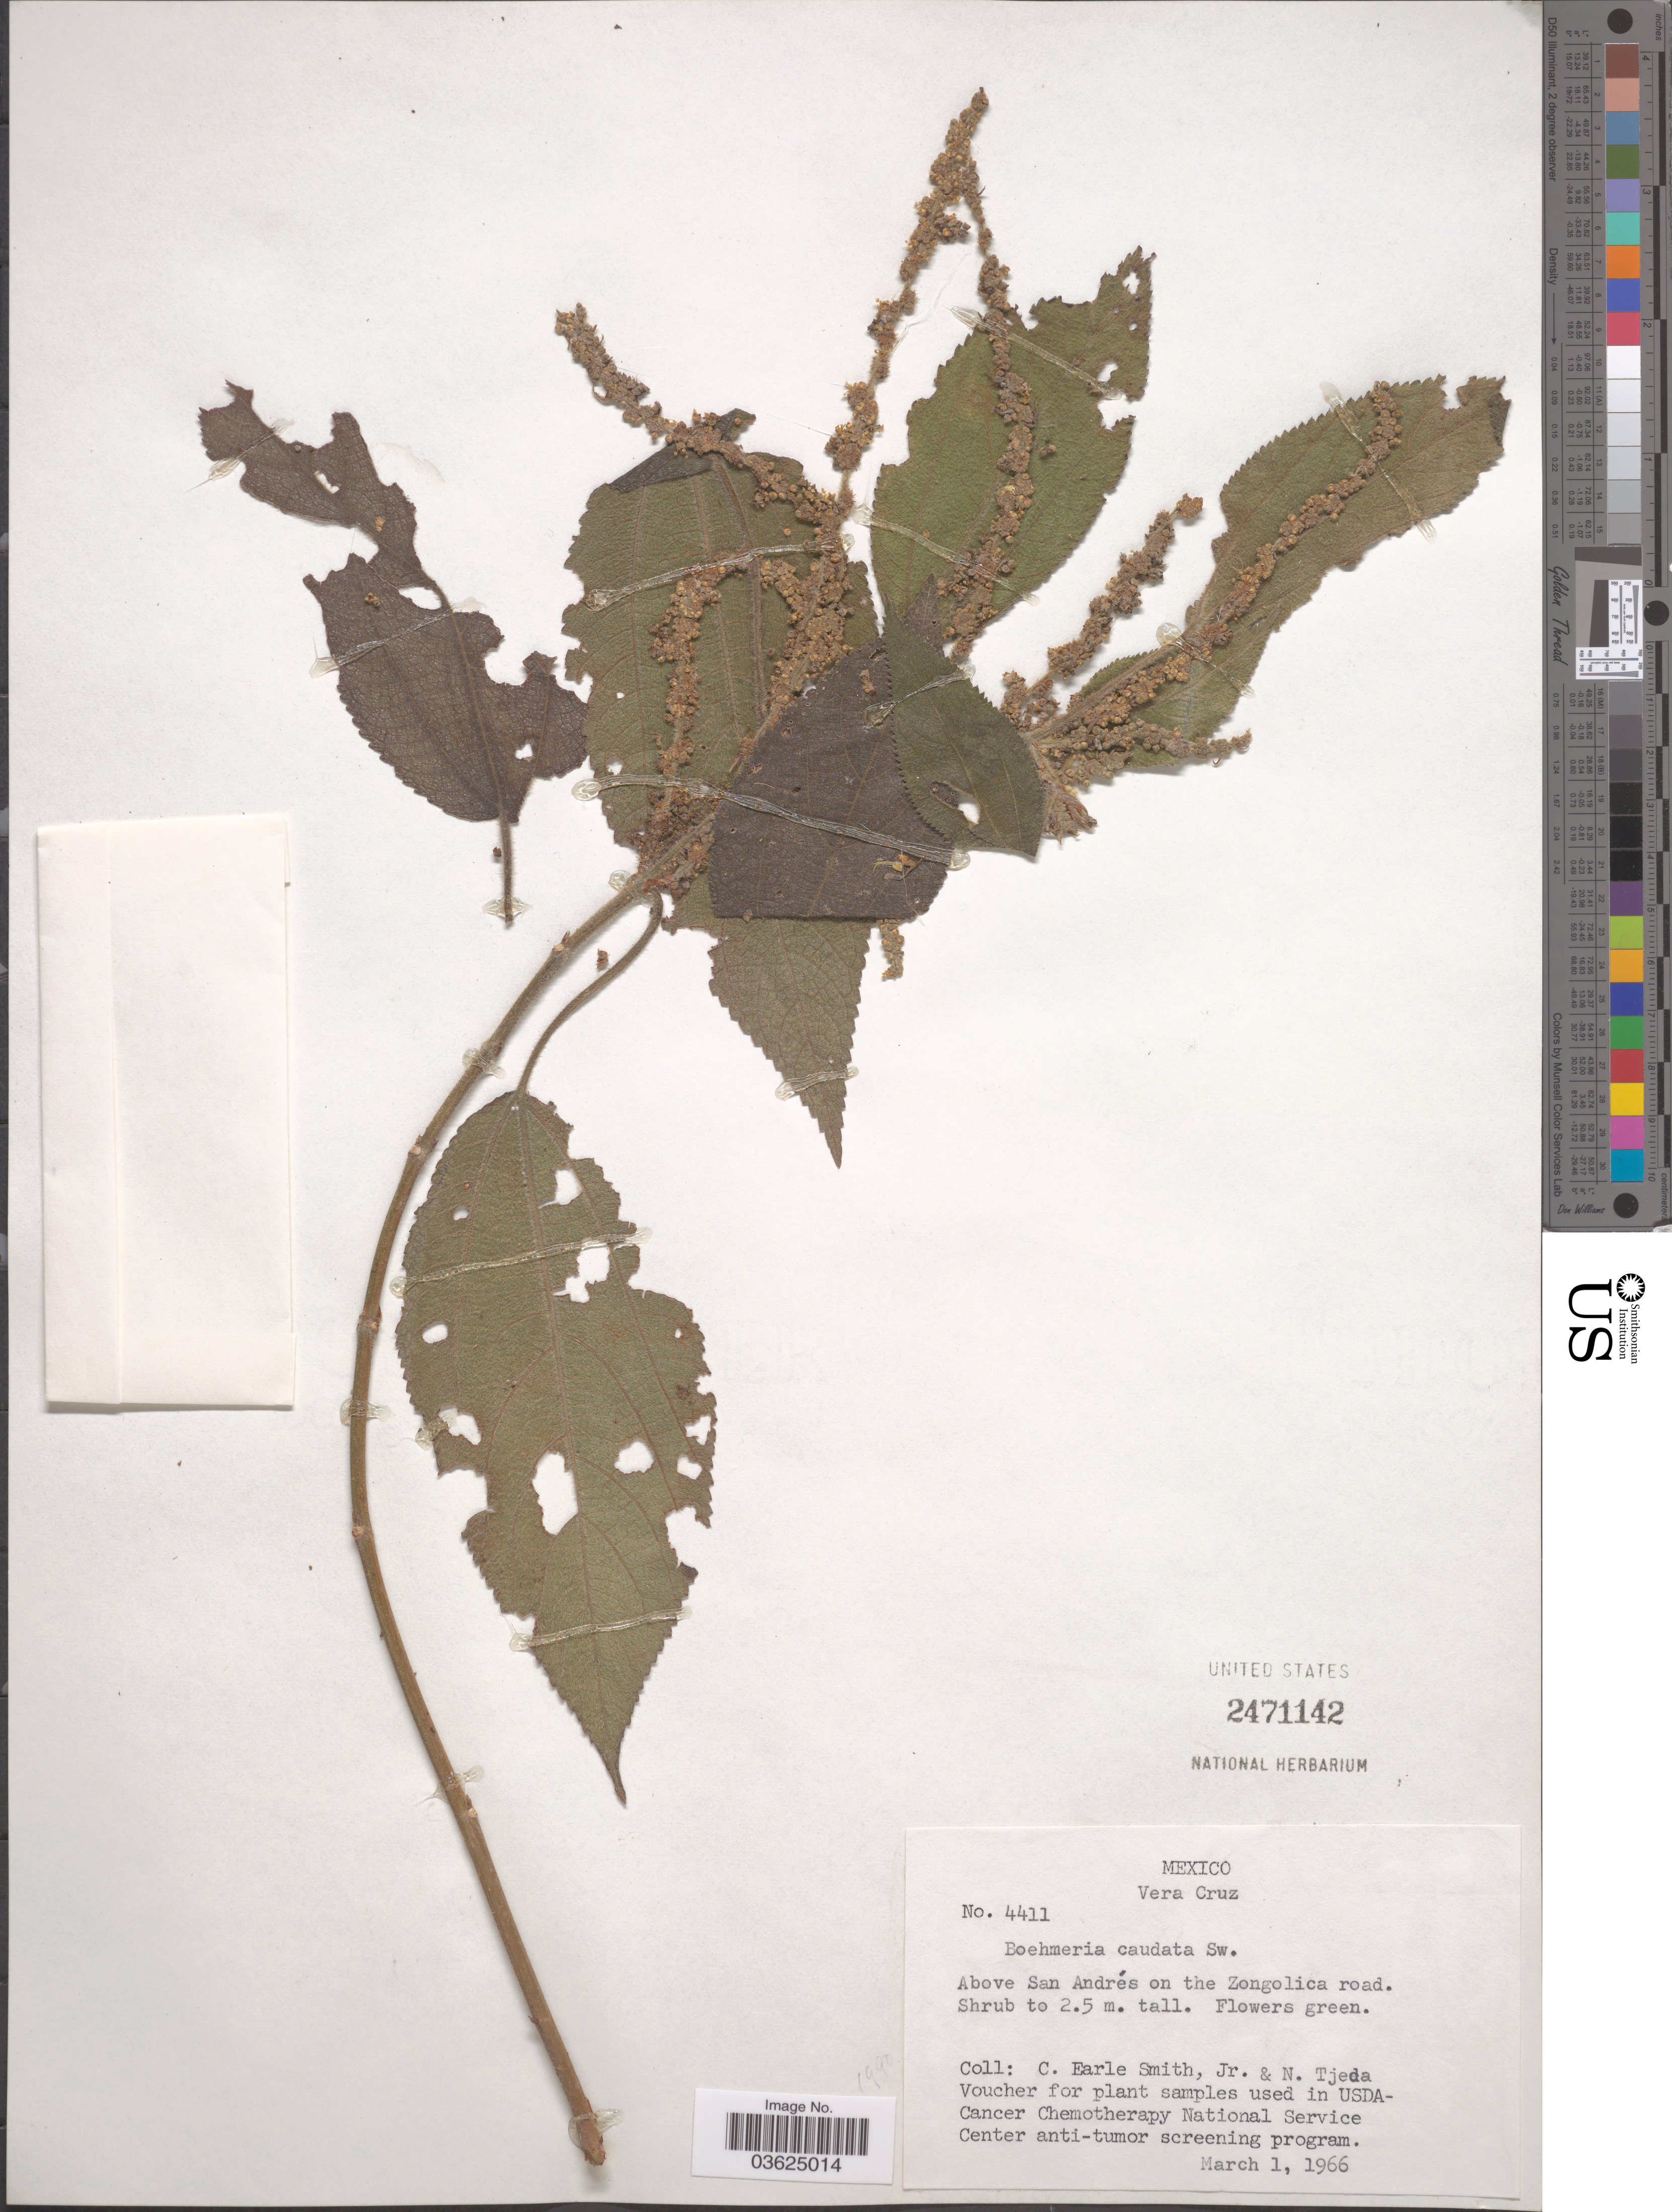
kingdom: Plantae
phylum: Tracheophyta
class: Magnoliopsida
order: Rosales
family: Urticaceae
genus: Boehmeria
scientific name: Boehmeria caudata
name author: Sw.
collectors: C. E. Smith Jr. & N. Tjeda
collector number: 4411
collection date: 1966-03-01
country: Mexico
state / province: Veracruz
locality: Vera Cruz. Above San Andrés pon the Zongolica road.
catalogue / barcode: US 2471142